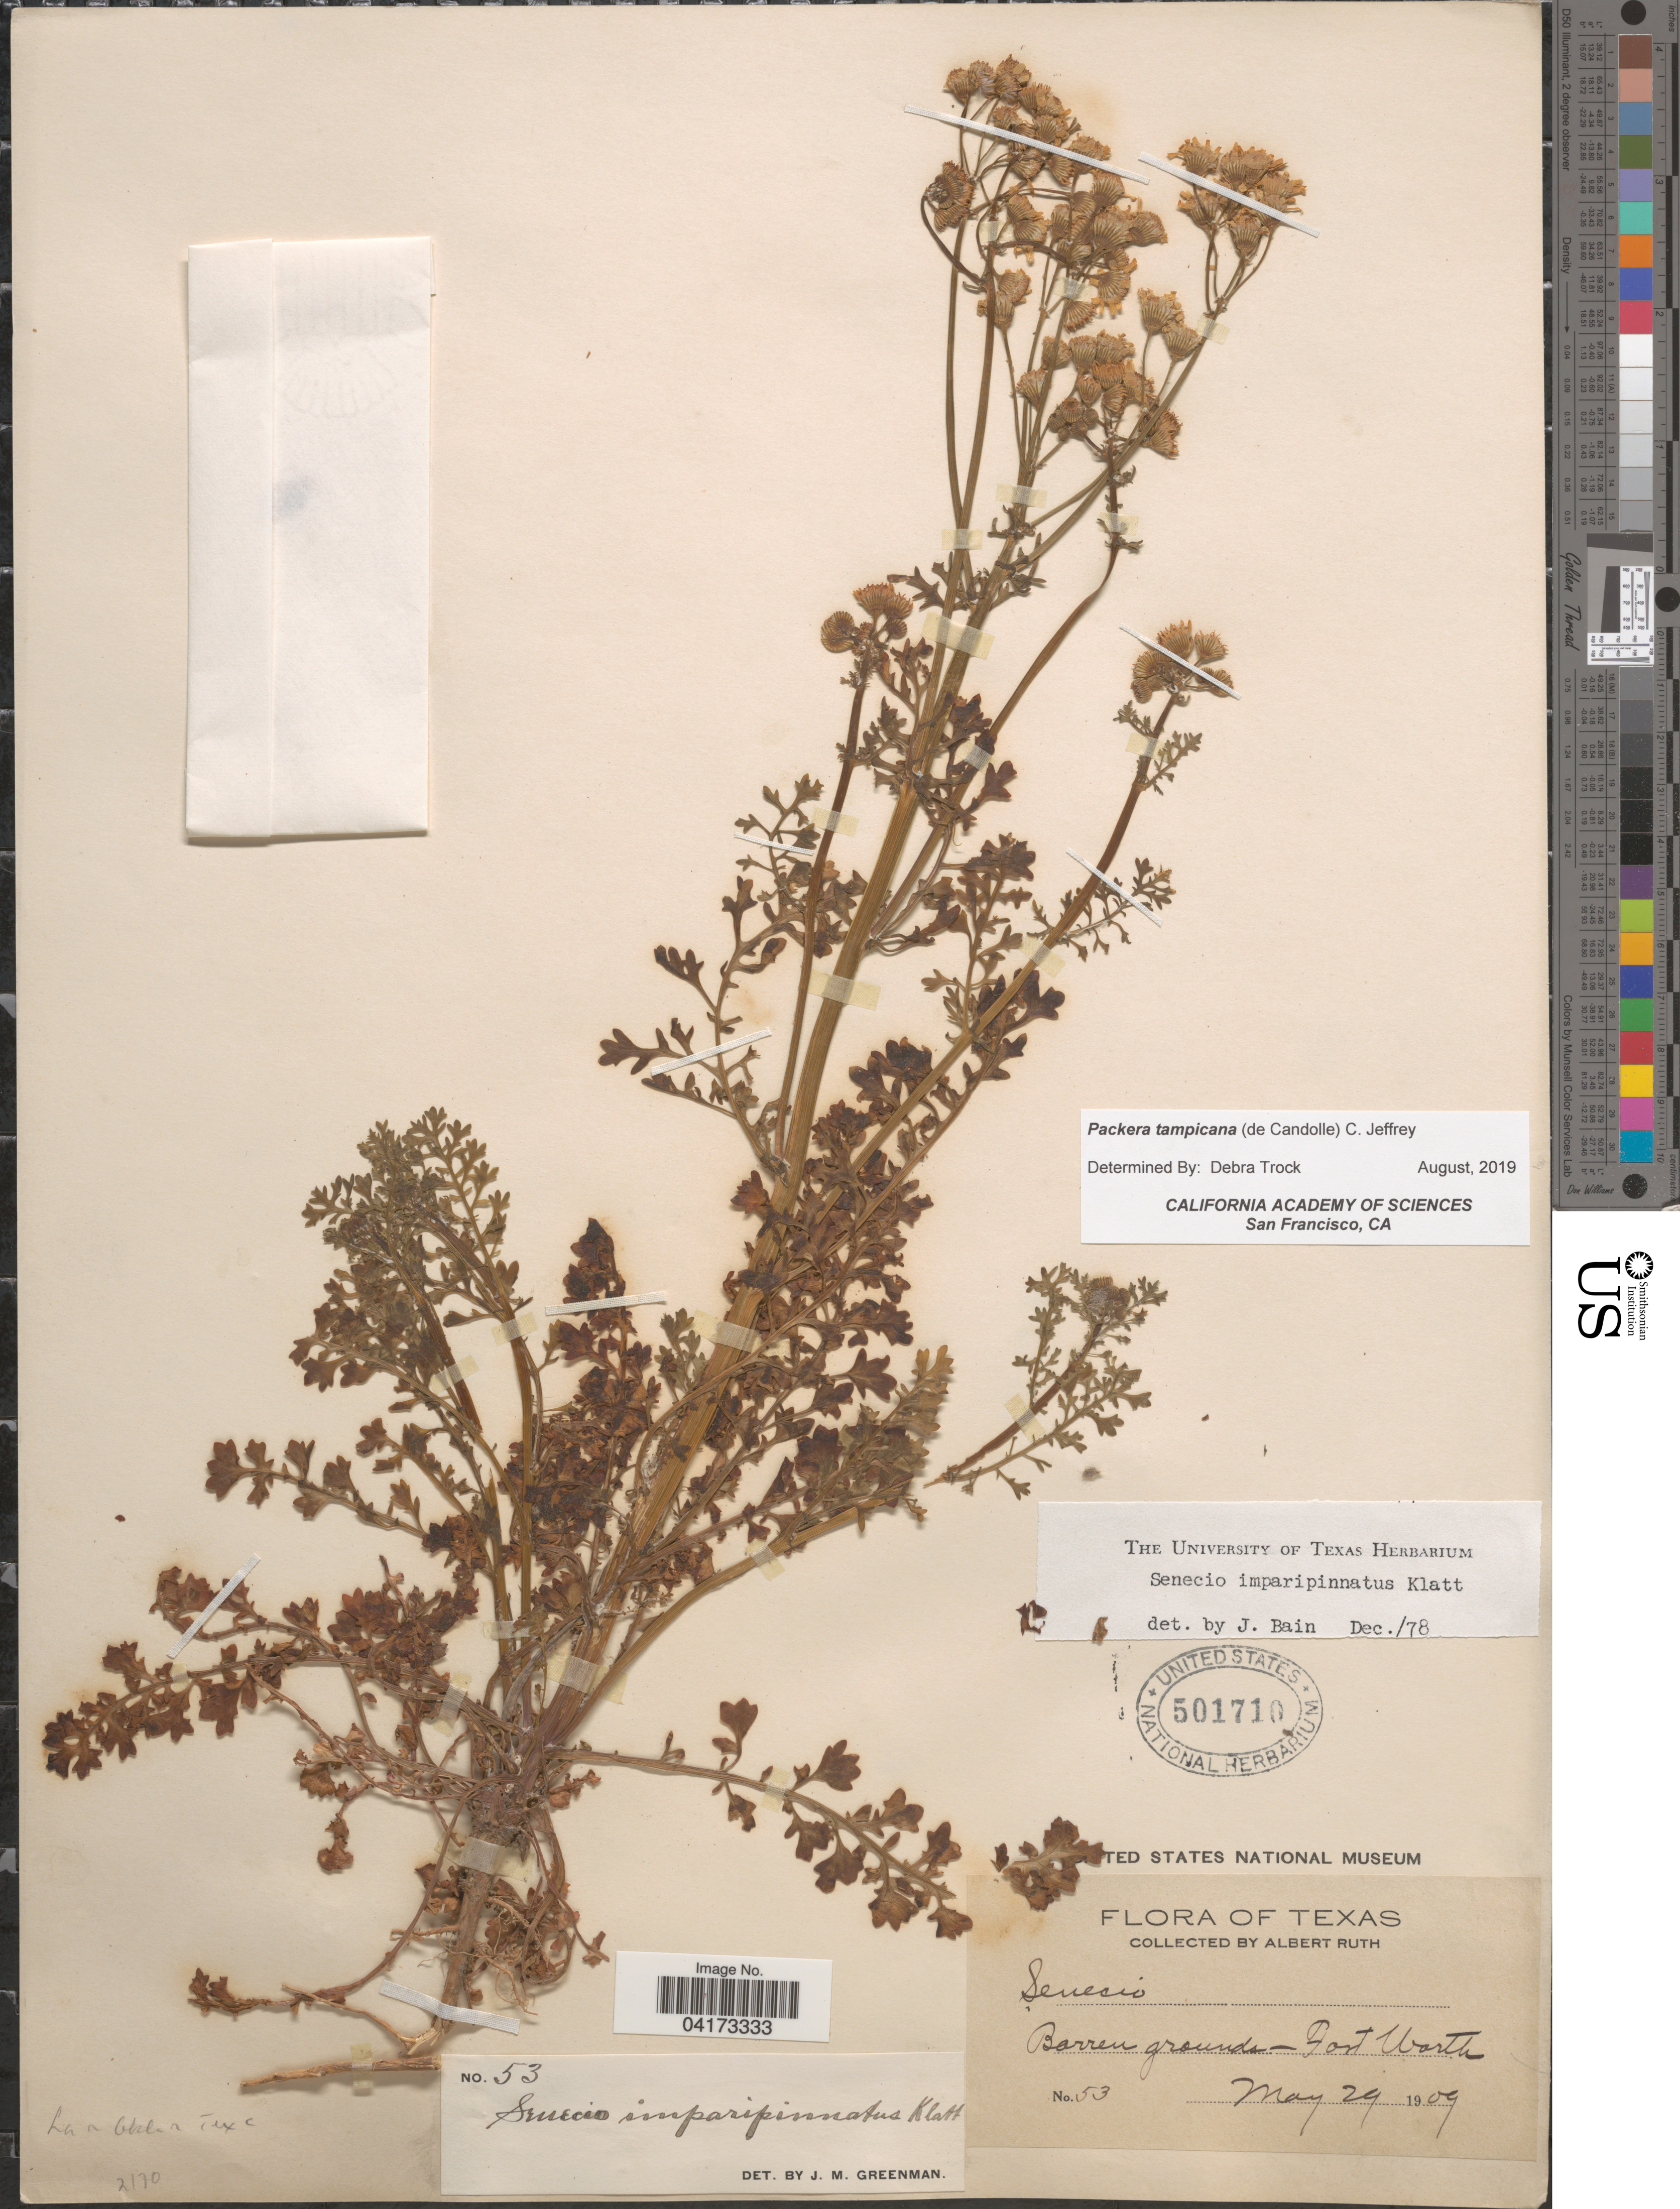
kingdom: Plantae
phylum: Tracheophyta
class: Magnoliopsida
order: Asterales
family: Asteraceae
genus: Packera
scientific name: Packera tampicana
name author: (DC.) C. Jeffrey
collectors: A. Ruth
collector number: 53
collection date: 1909-05-29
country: United States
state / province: Texas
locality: Fort Worth.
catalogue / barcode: US 501710